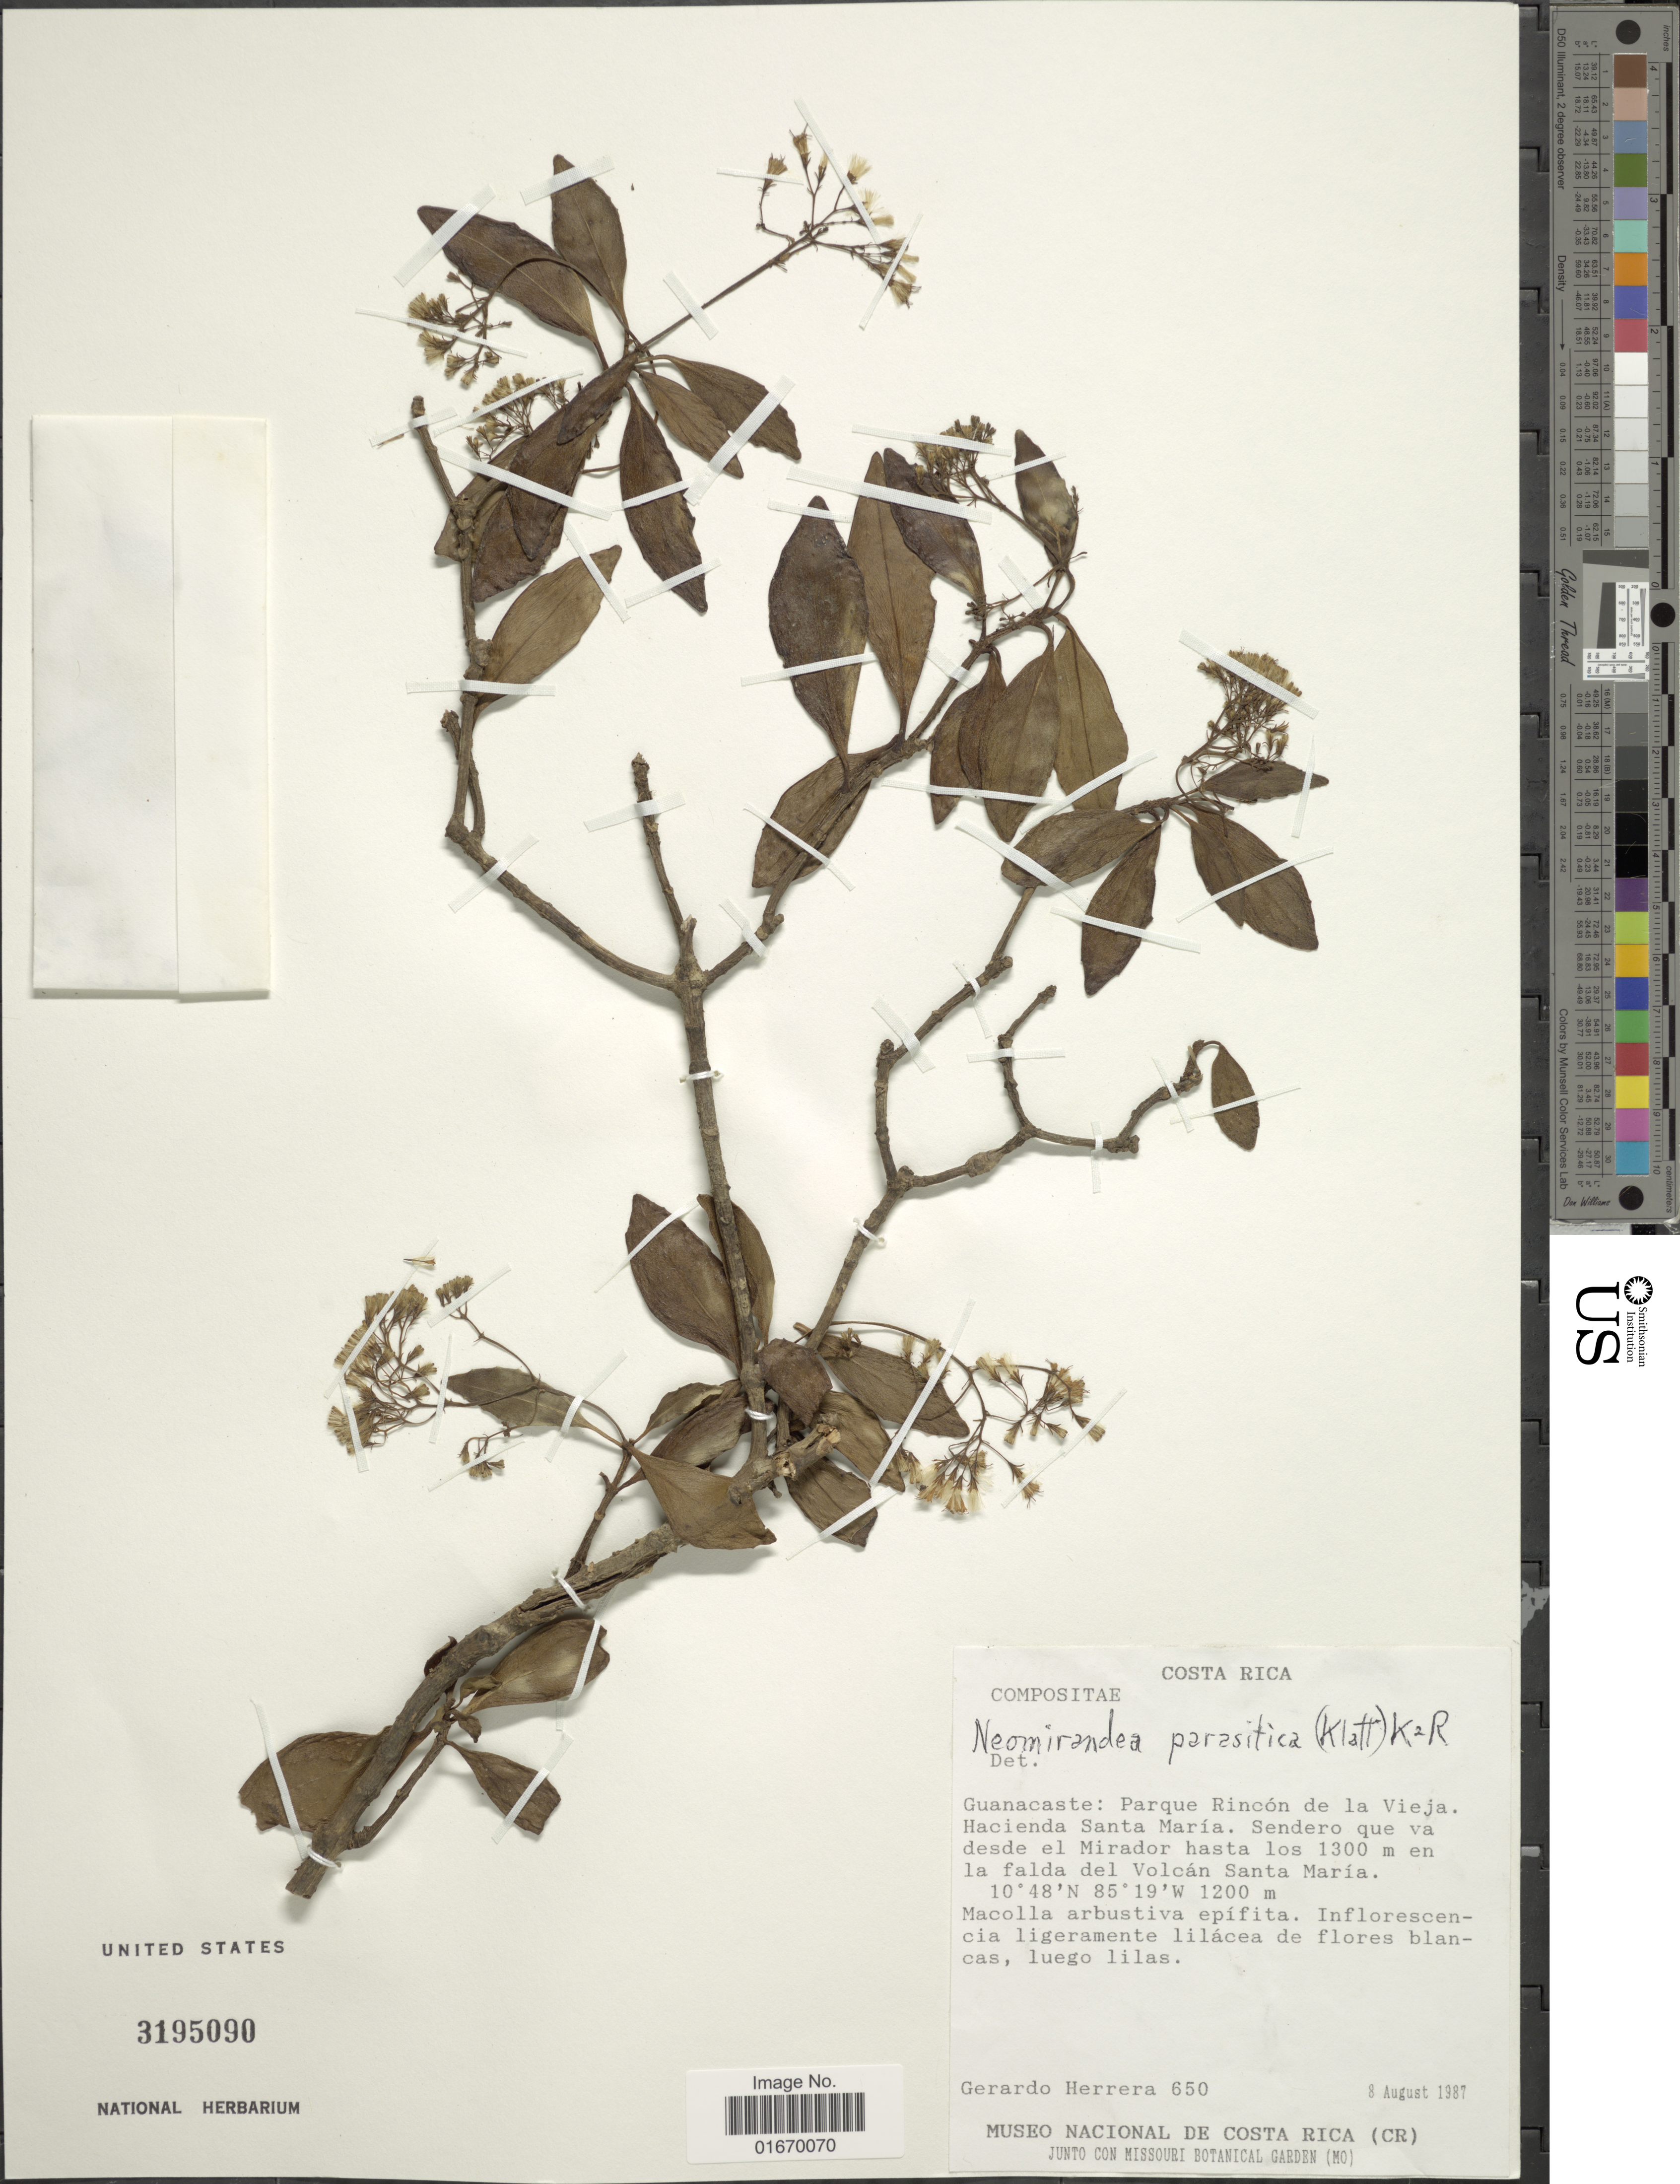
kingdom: Plantae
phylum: Tracheophyta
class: Magnoliopsida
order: Asterales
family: Asteraceae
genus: Neomirandea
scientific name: Neomirandea parasitica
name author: (Klatt) R.M. King & H. Rob.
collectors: G. Herrera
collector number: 650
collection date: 1987-08-08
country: Costa Rica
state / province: Guanacaste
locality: Parque Rincon de la Vieja, Hacienda Santa Maria, Sendero que va desde el Mirador hasta, en la falda del Volcan Santa Maria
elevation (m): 1200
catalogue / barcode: US 3195090